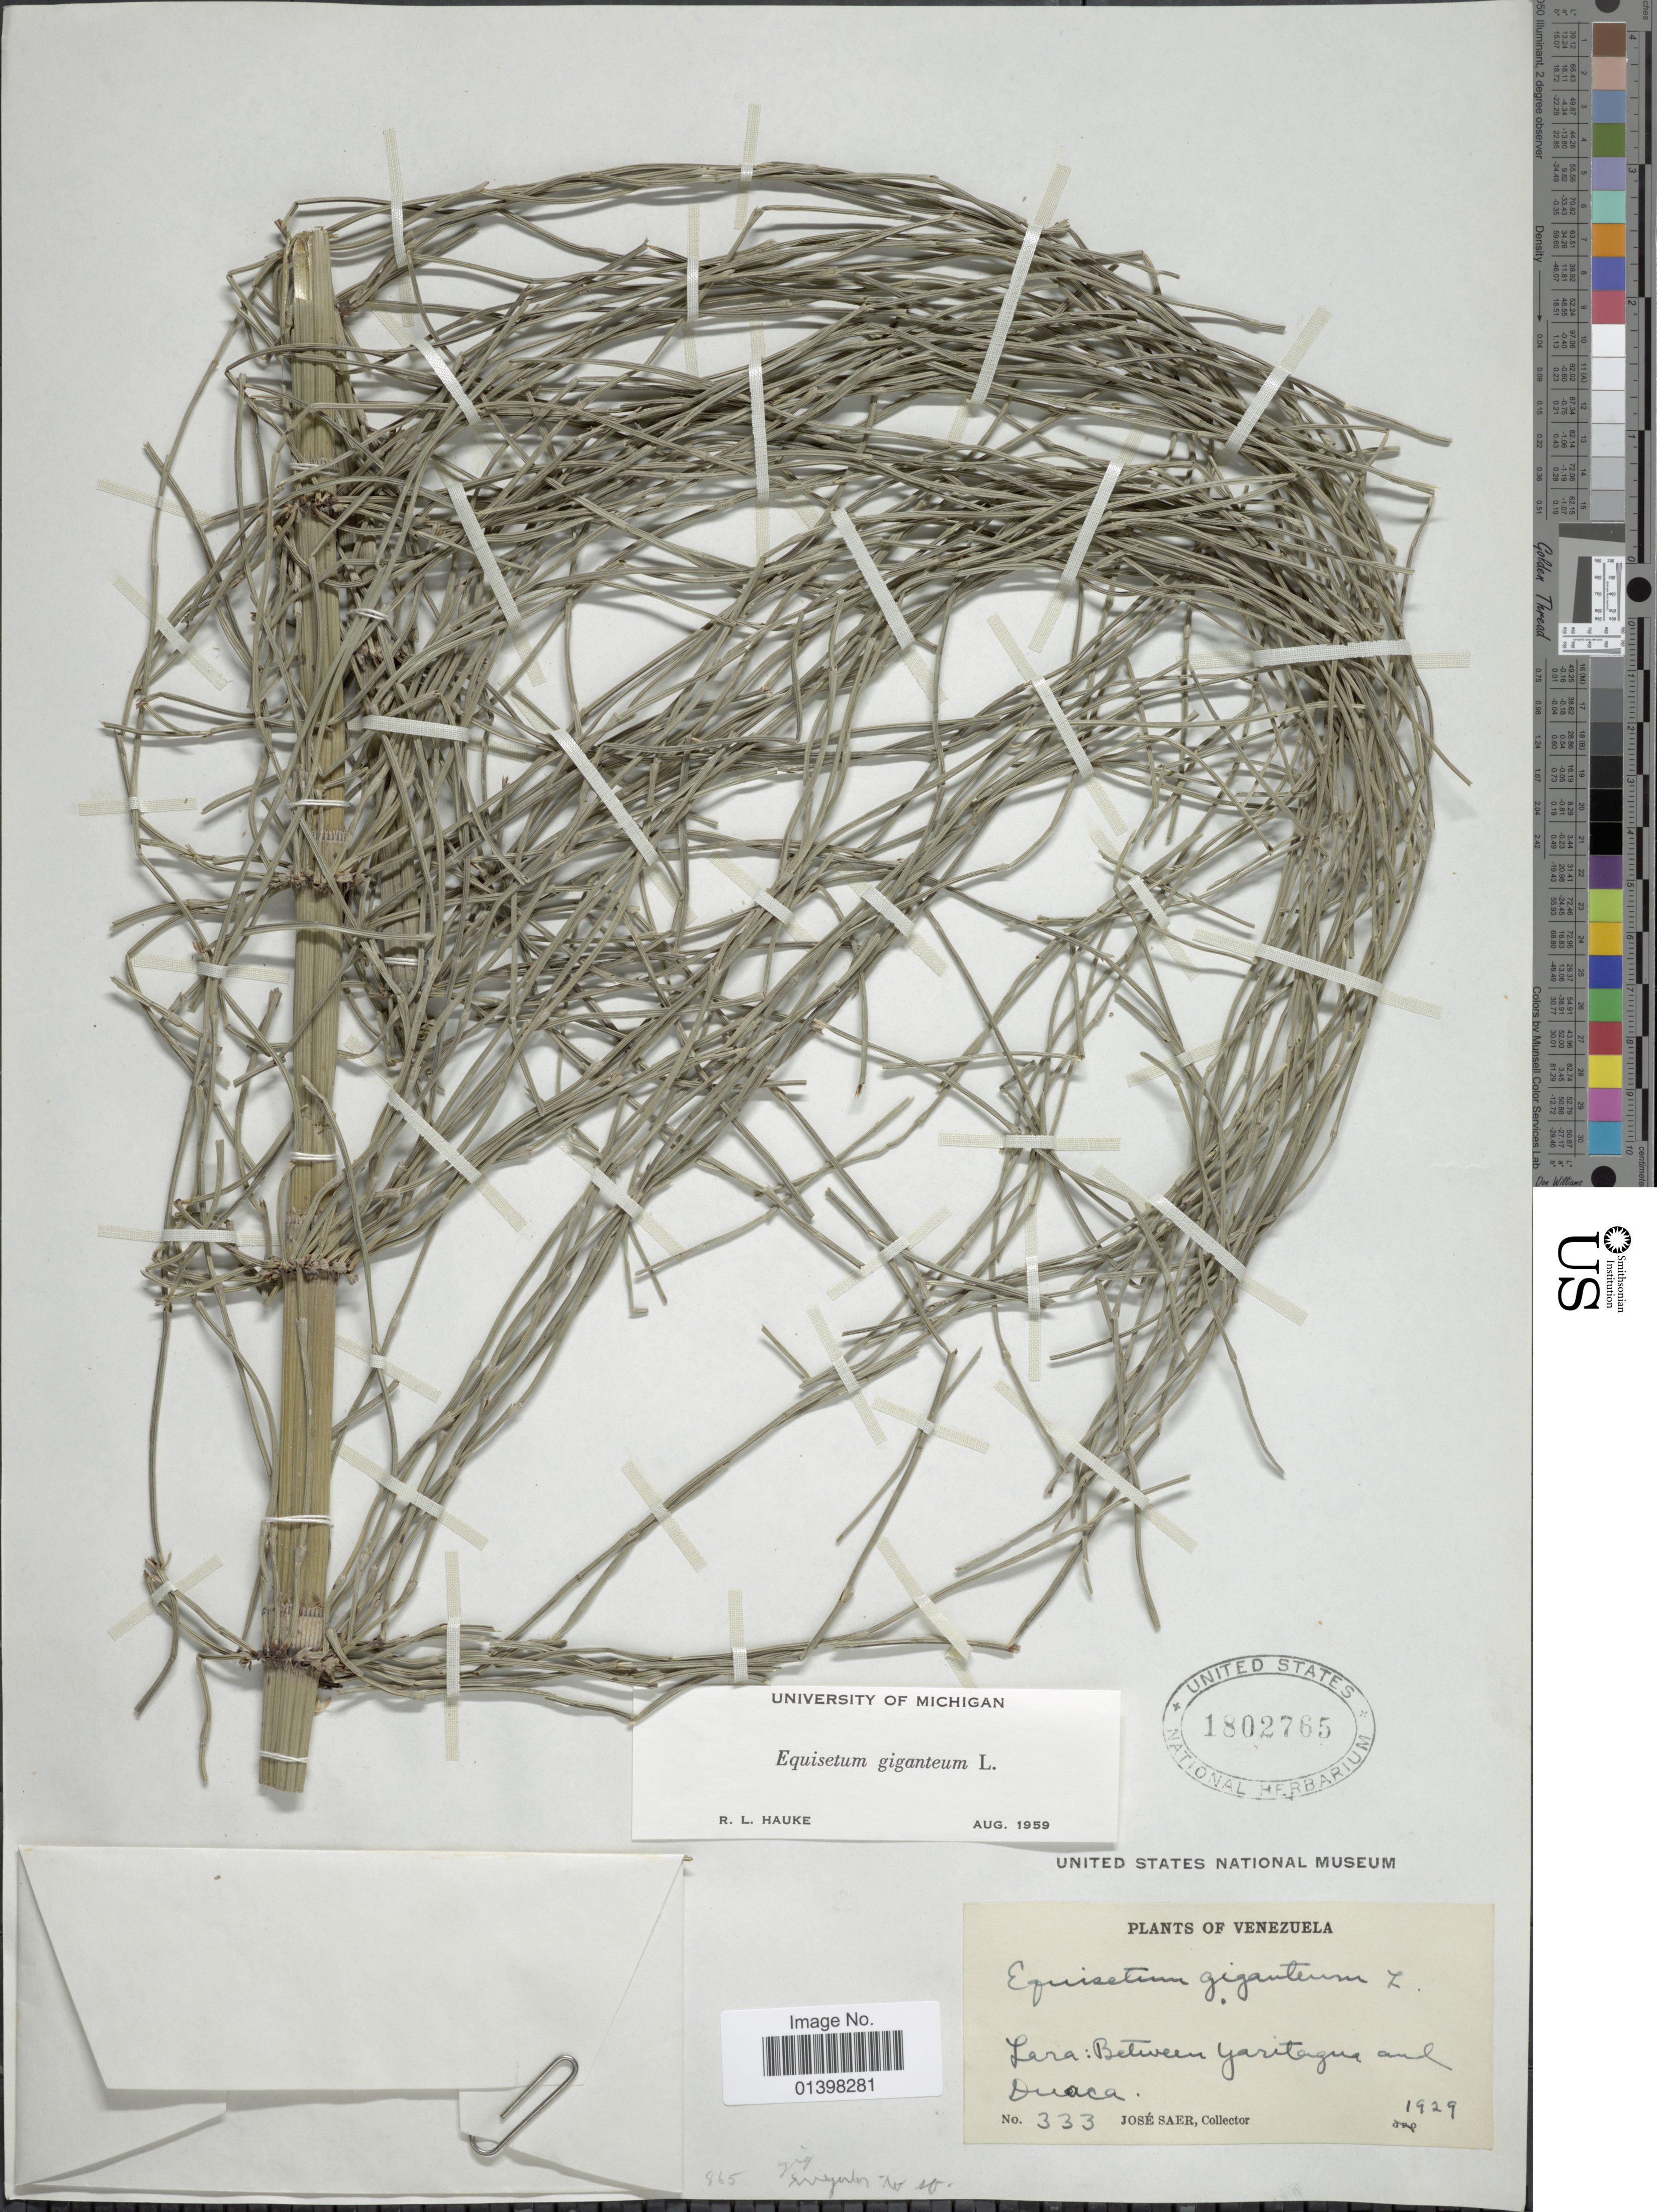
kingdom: Plantae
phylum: Tracheophyta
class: Polypodiopsida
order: Equisetales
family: Equisetaceae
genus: Equisetum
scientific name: Equisetum giganteum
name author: L.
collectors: J. Saer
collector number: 333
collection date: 1929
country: Venezuela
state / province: Lara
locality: Between Yaritagua and Duaca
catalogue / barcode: US 1802765